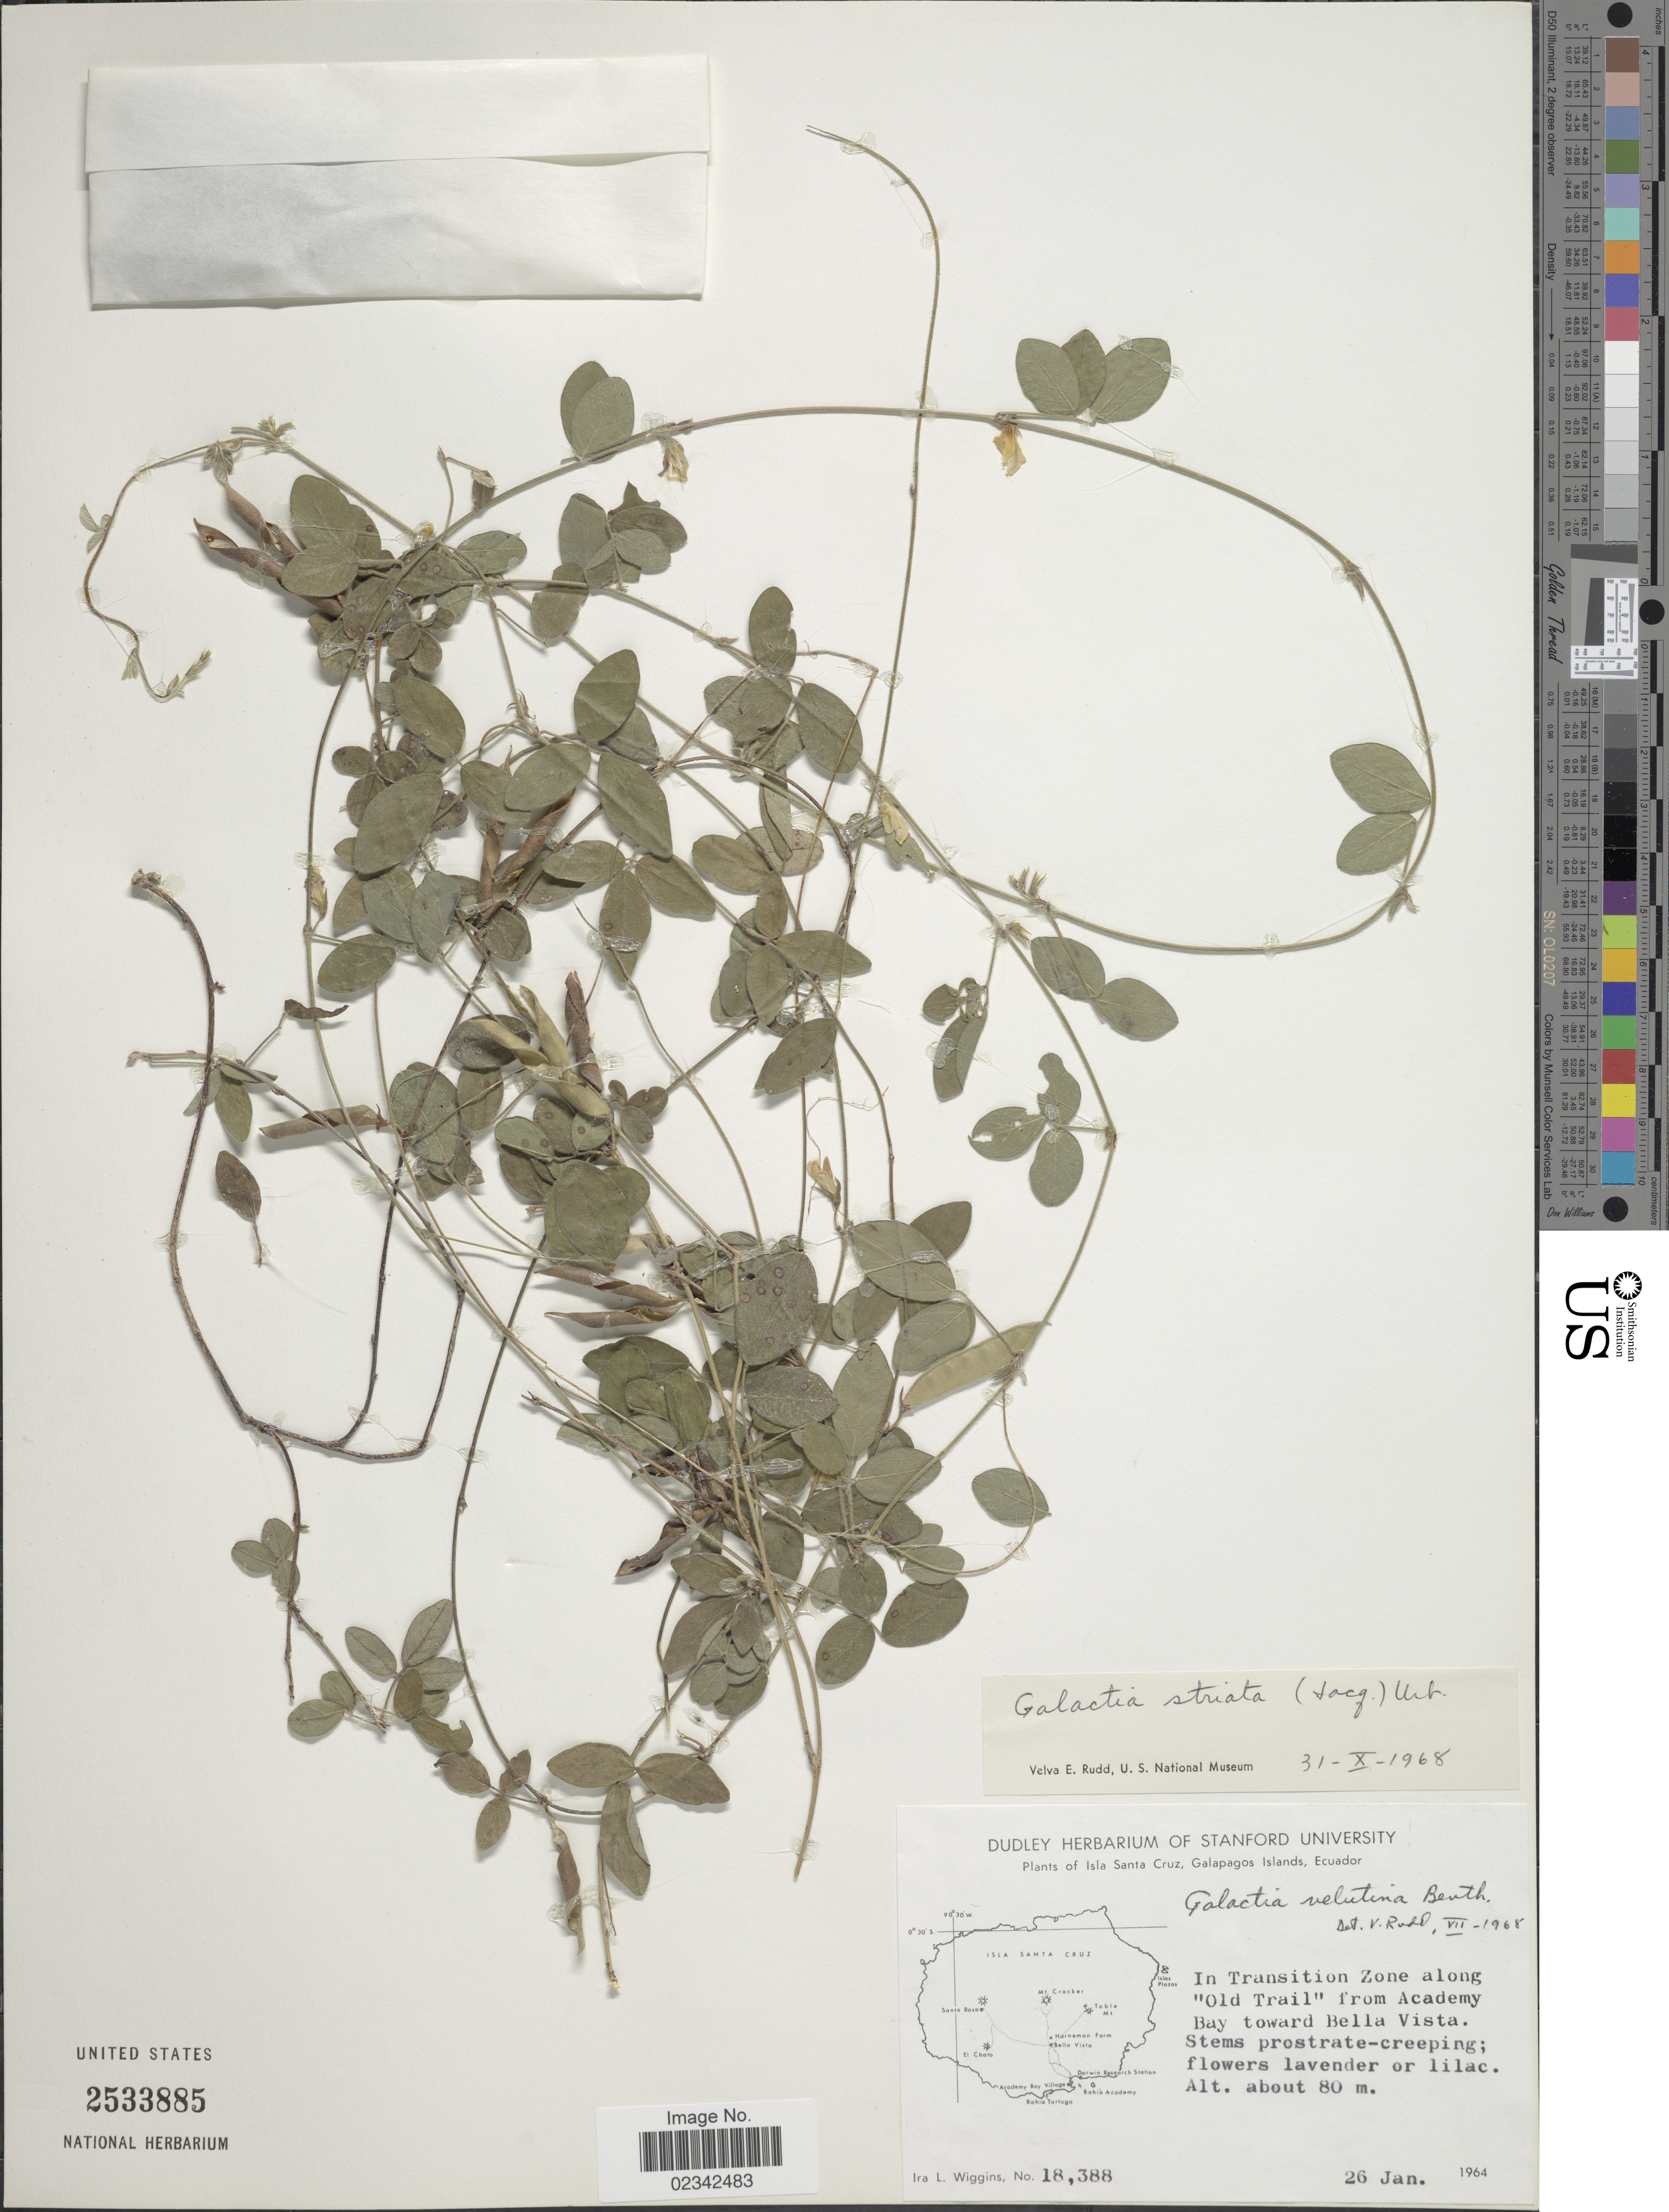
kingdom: Plantae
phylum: Tracheophyta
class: Magnoliopsida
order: Fabales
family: Fabaceae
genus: Galactia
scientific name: Galactia striata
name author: (Jacq.) Urb.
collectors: I. L. Wiggins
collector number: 18388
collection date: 1964-01-26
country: Ecuador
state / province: Colón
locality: Isla Santa Cruz, Galapagos Islands, in Transition Zone along "Old Trail" from Academy Bay toward Bella Vista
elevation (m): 80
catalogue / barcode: US 2533885